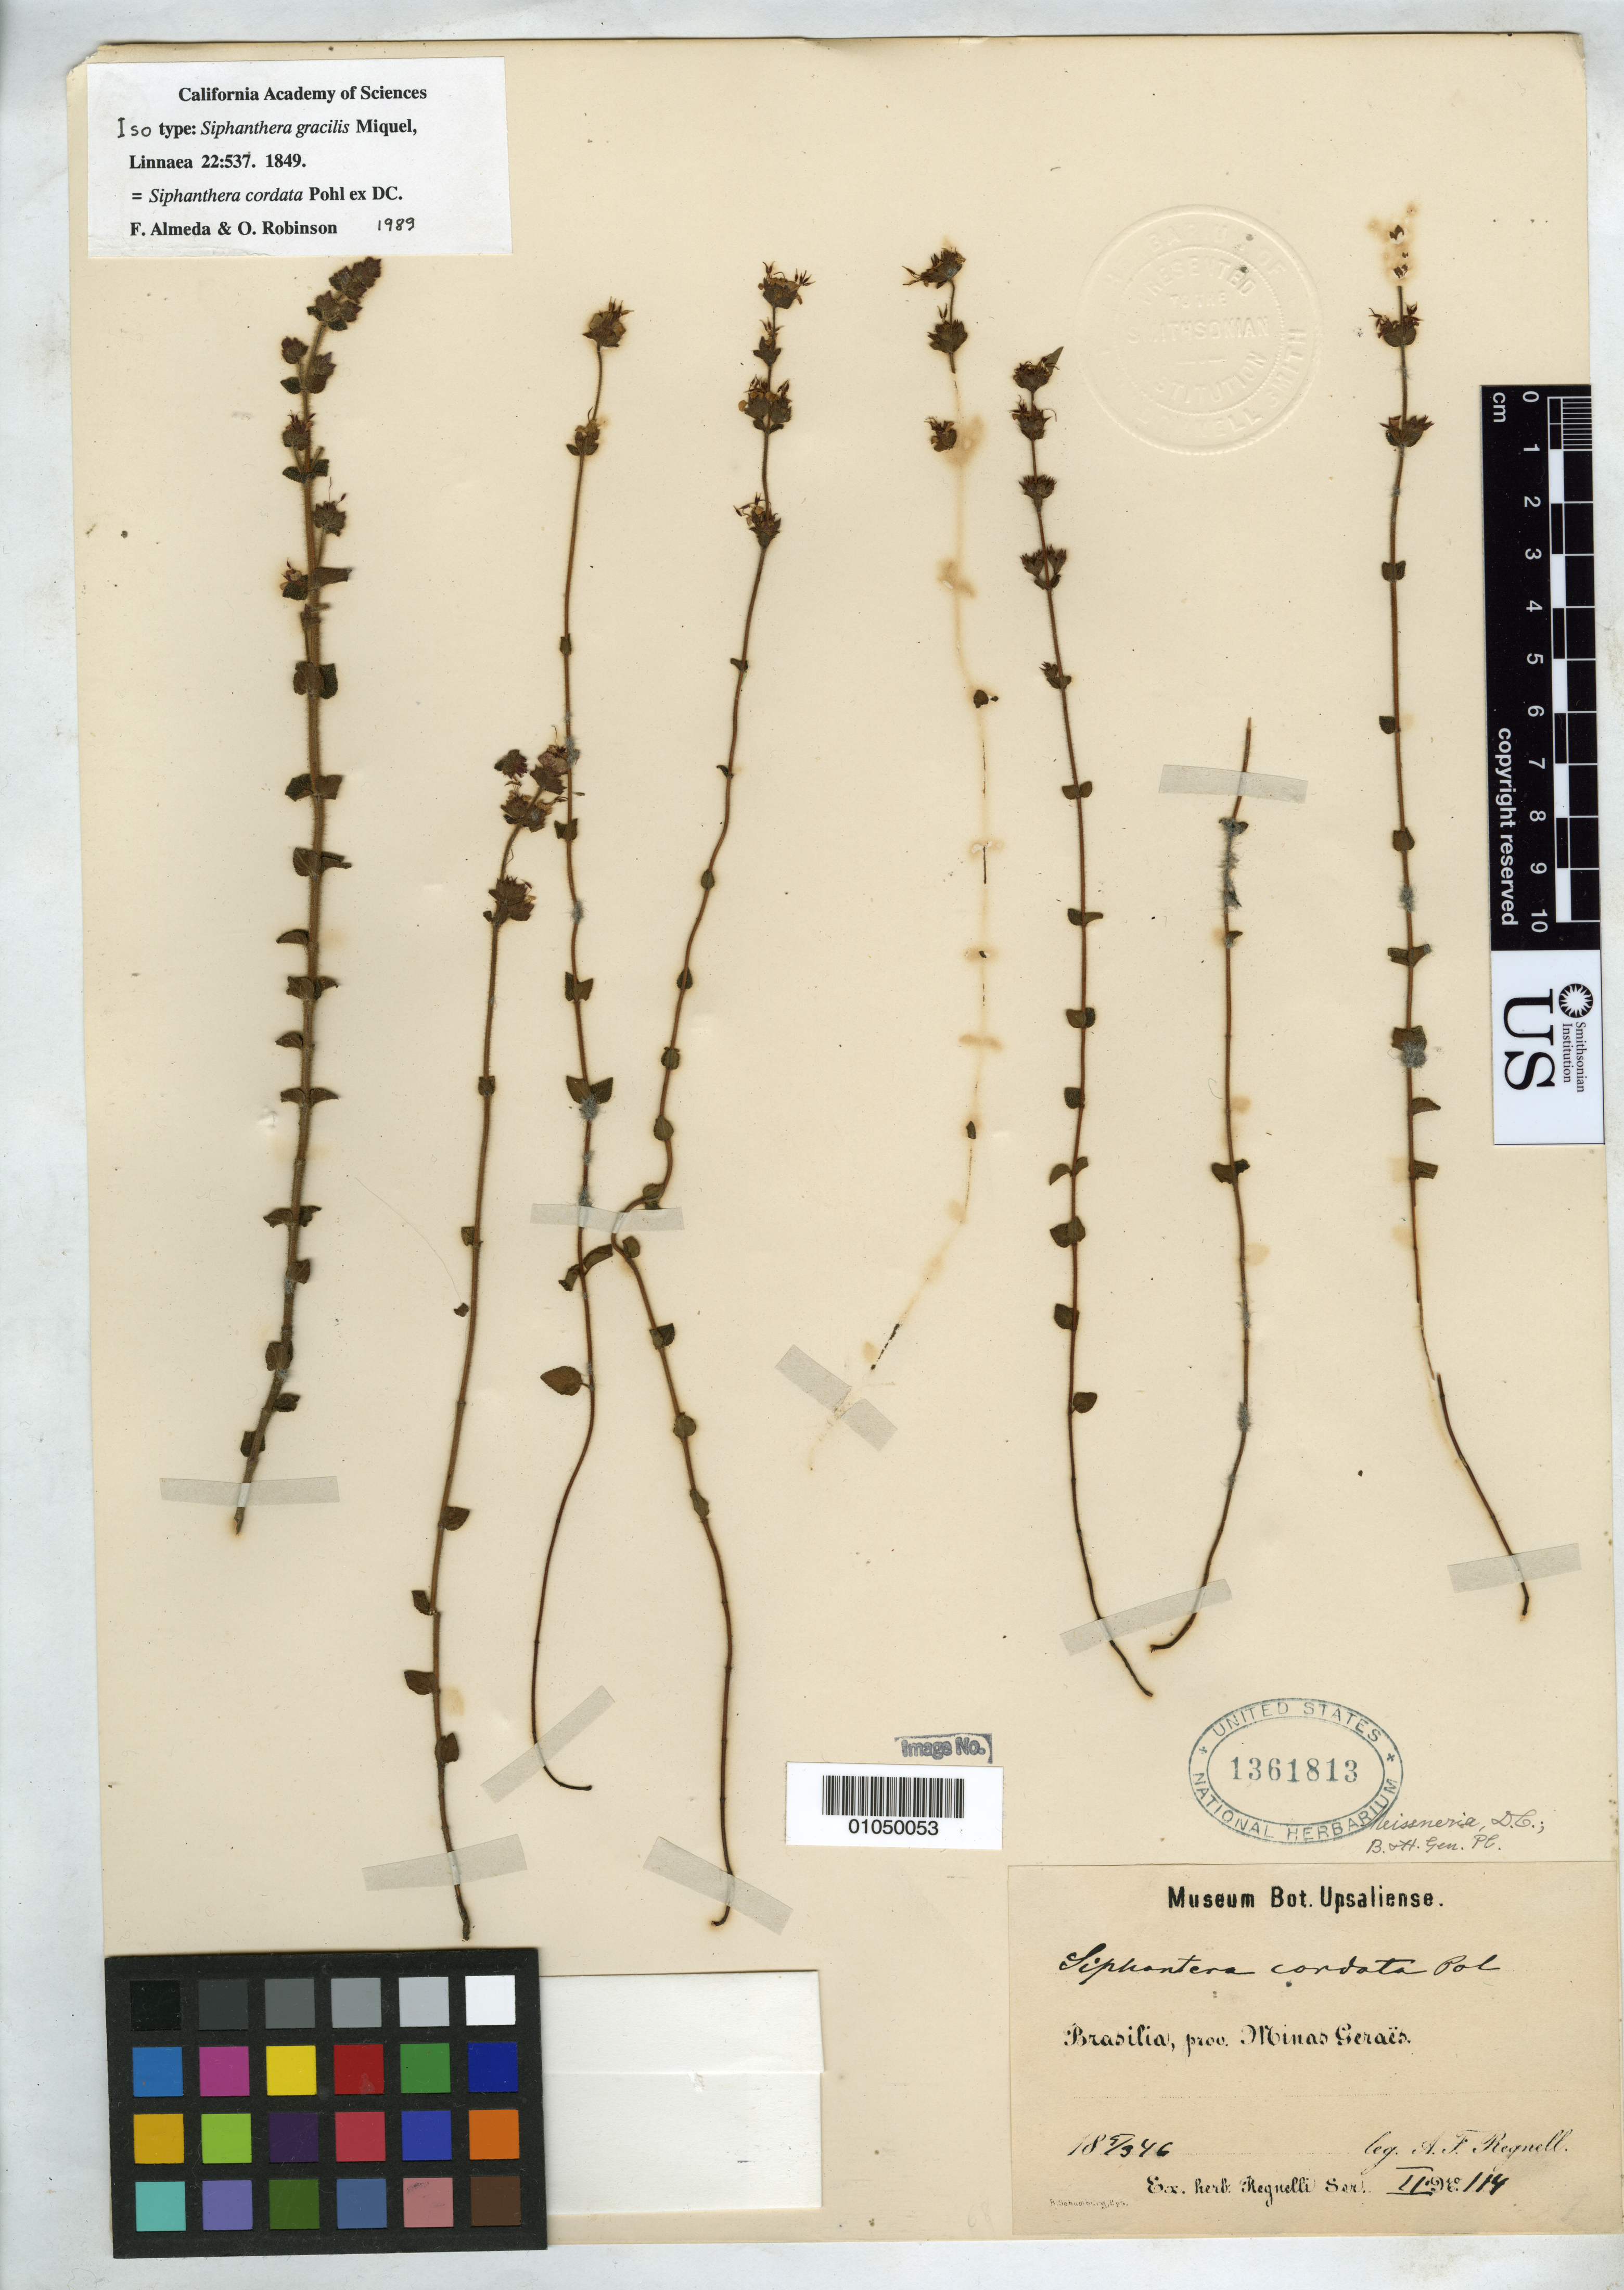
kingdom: Plantae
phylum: Tracheophyta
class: Magnoliopsida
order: Myrtales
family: Melastomataceae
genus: Siphanthera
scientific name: Siphanthera gracilis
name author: Miq.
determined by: Almeda, F.; Robinson, O.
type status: Isotype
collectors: A. F. Regnell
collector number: II 114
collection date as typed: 05 Mar 1846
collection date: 1846-03-05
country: Brazil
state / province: Minas Gerais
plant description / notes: Specimen ex John Donnell Smith herbarium.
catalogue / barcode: US 1361813